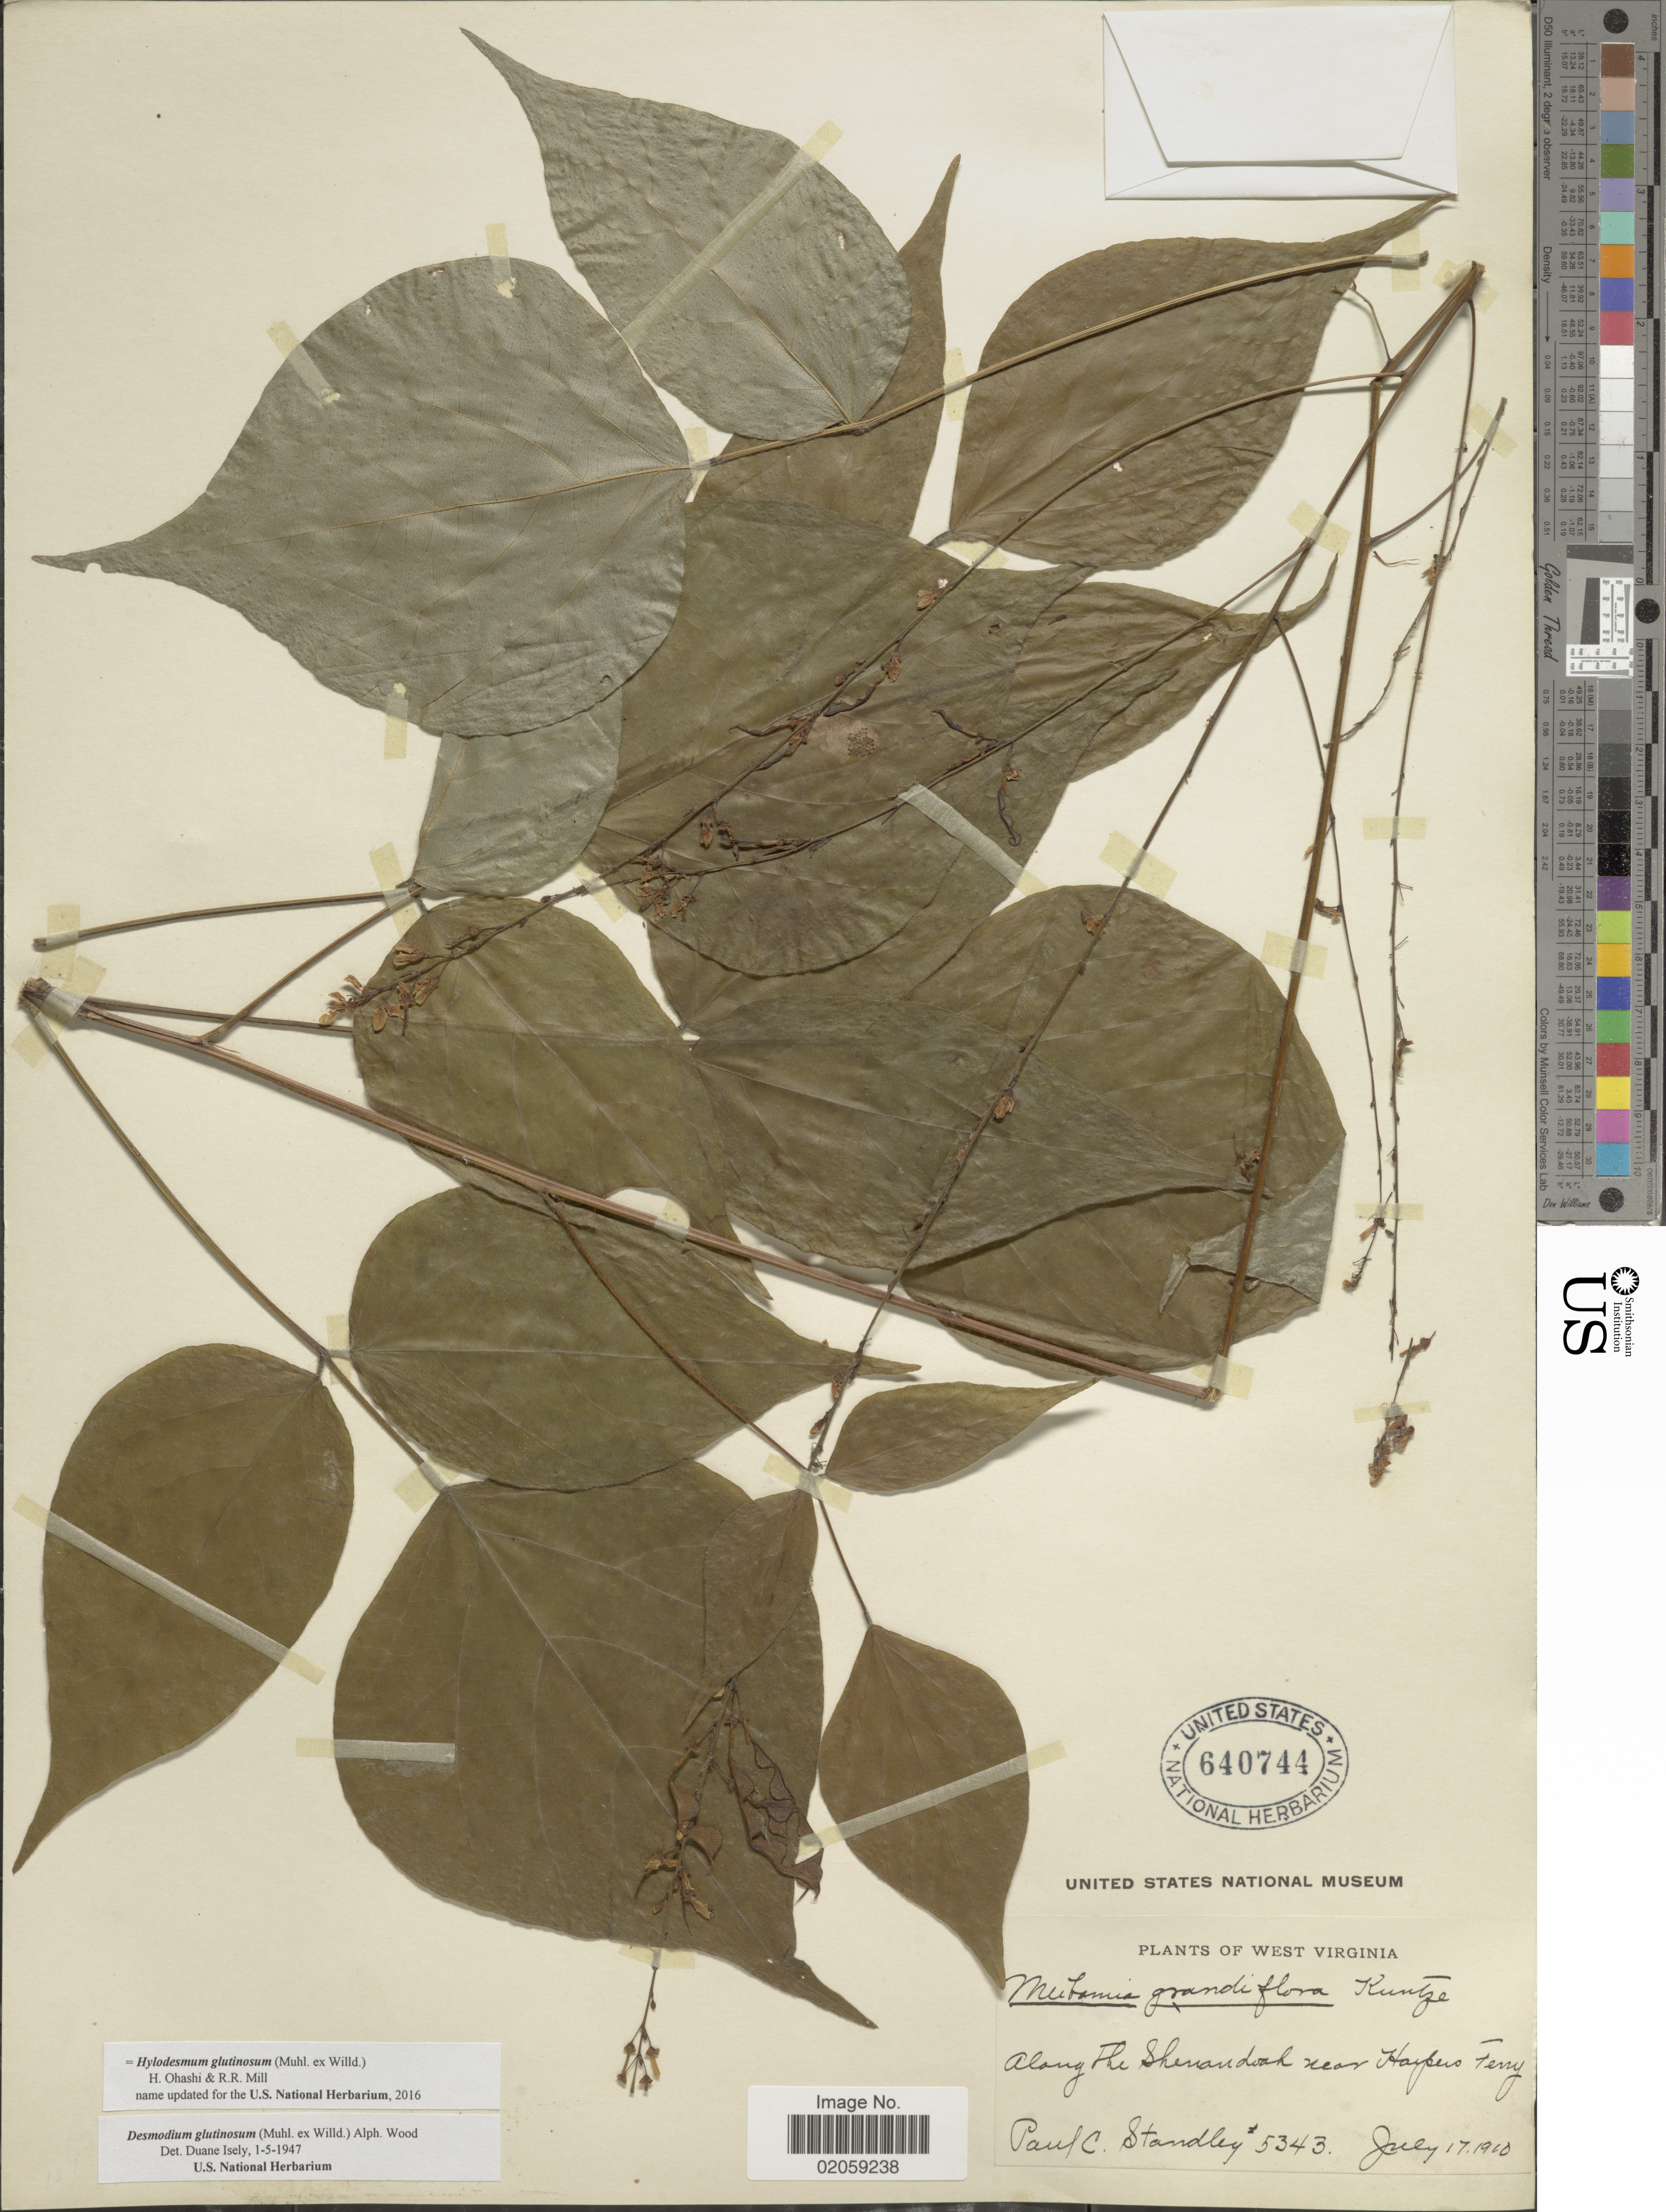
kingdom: Plantae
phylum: Tracheophyta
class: Magnoliopsida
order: Fabales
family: Fabaceae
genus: Hylodesmum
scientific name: Hylodesmum glutinosum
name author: (Muhl. ex Willd.) H. Ohashi & R.R. Mill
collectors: P. C. Standley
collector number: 5343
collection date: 1910-07-17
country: United States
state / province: West Virginia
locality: Along the Shenandoah near Harpers Ferry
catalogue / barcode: US 640744